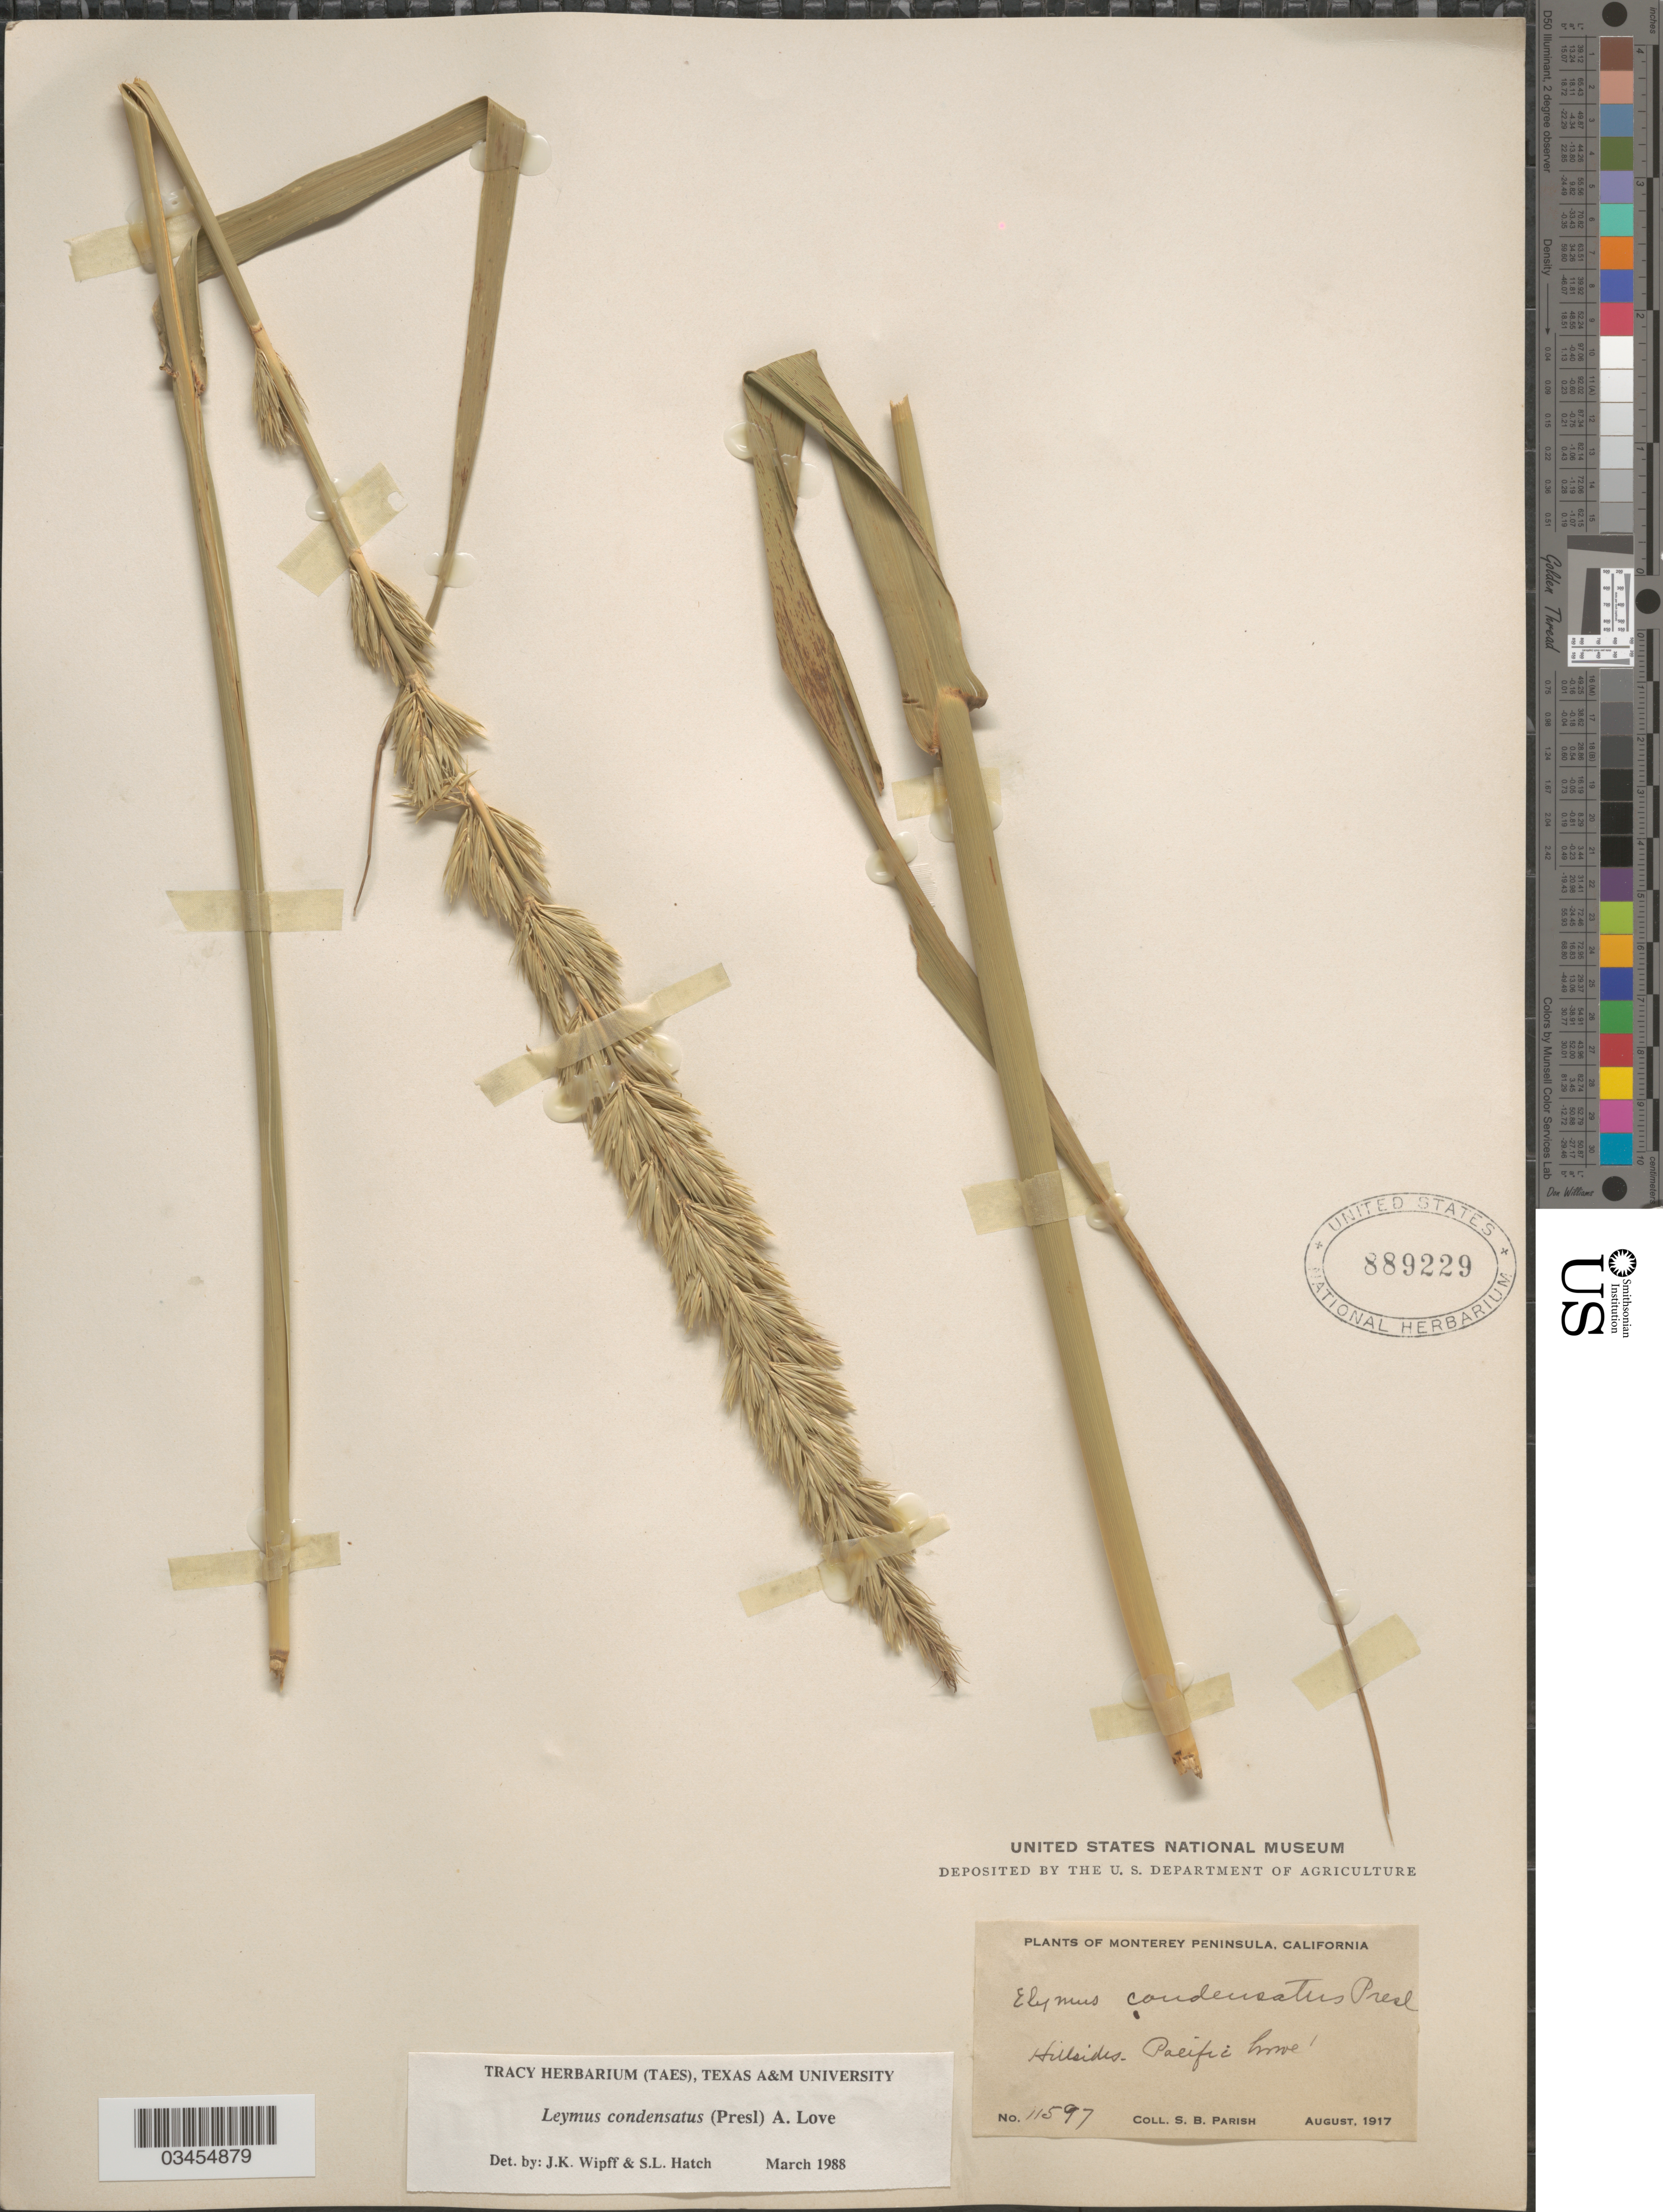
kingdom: Plantae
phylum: Tracheophyta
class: Liliopsida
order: Poales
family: Poaceae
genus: Leymus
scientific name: Leymus condensatus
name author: (J. Presl) Á. Löve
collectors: S. B. Parish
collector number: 11597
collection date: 1917-08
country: United States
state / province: California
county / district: Monterey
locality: Monterey Peninsula. Hillsides. Pacific.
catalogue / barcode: US 889229